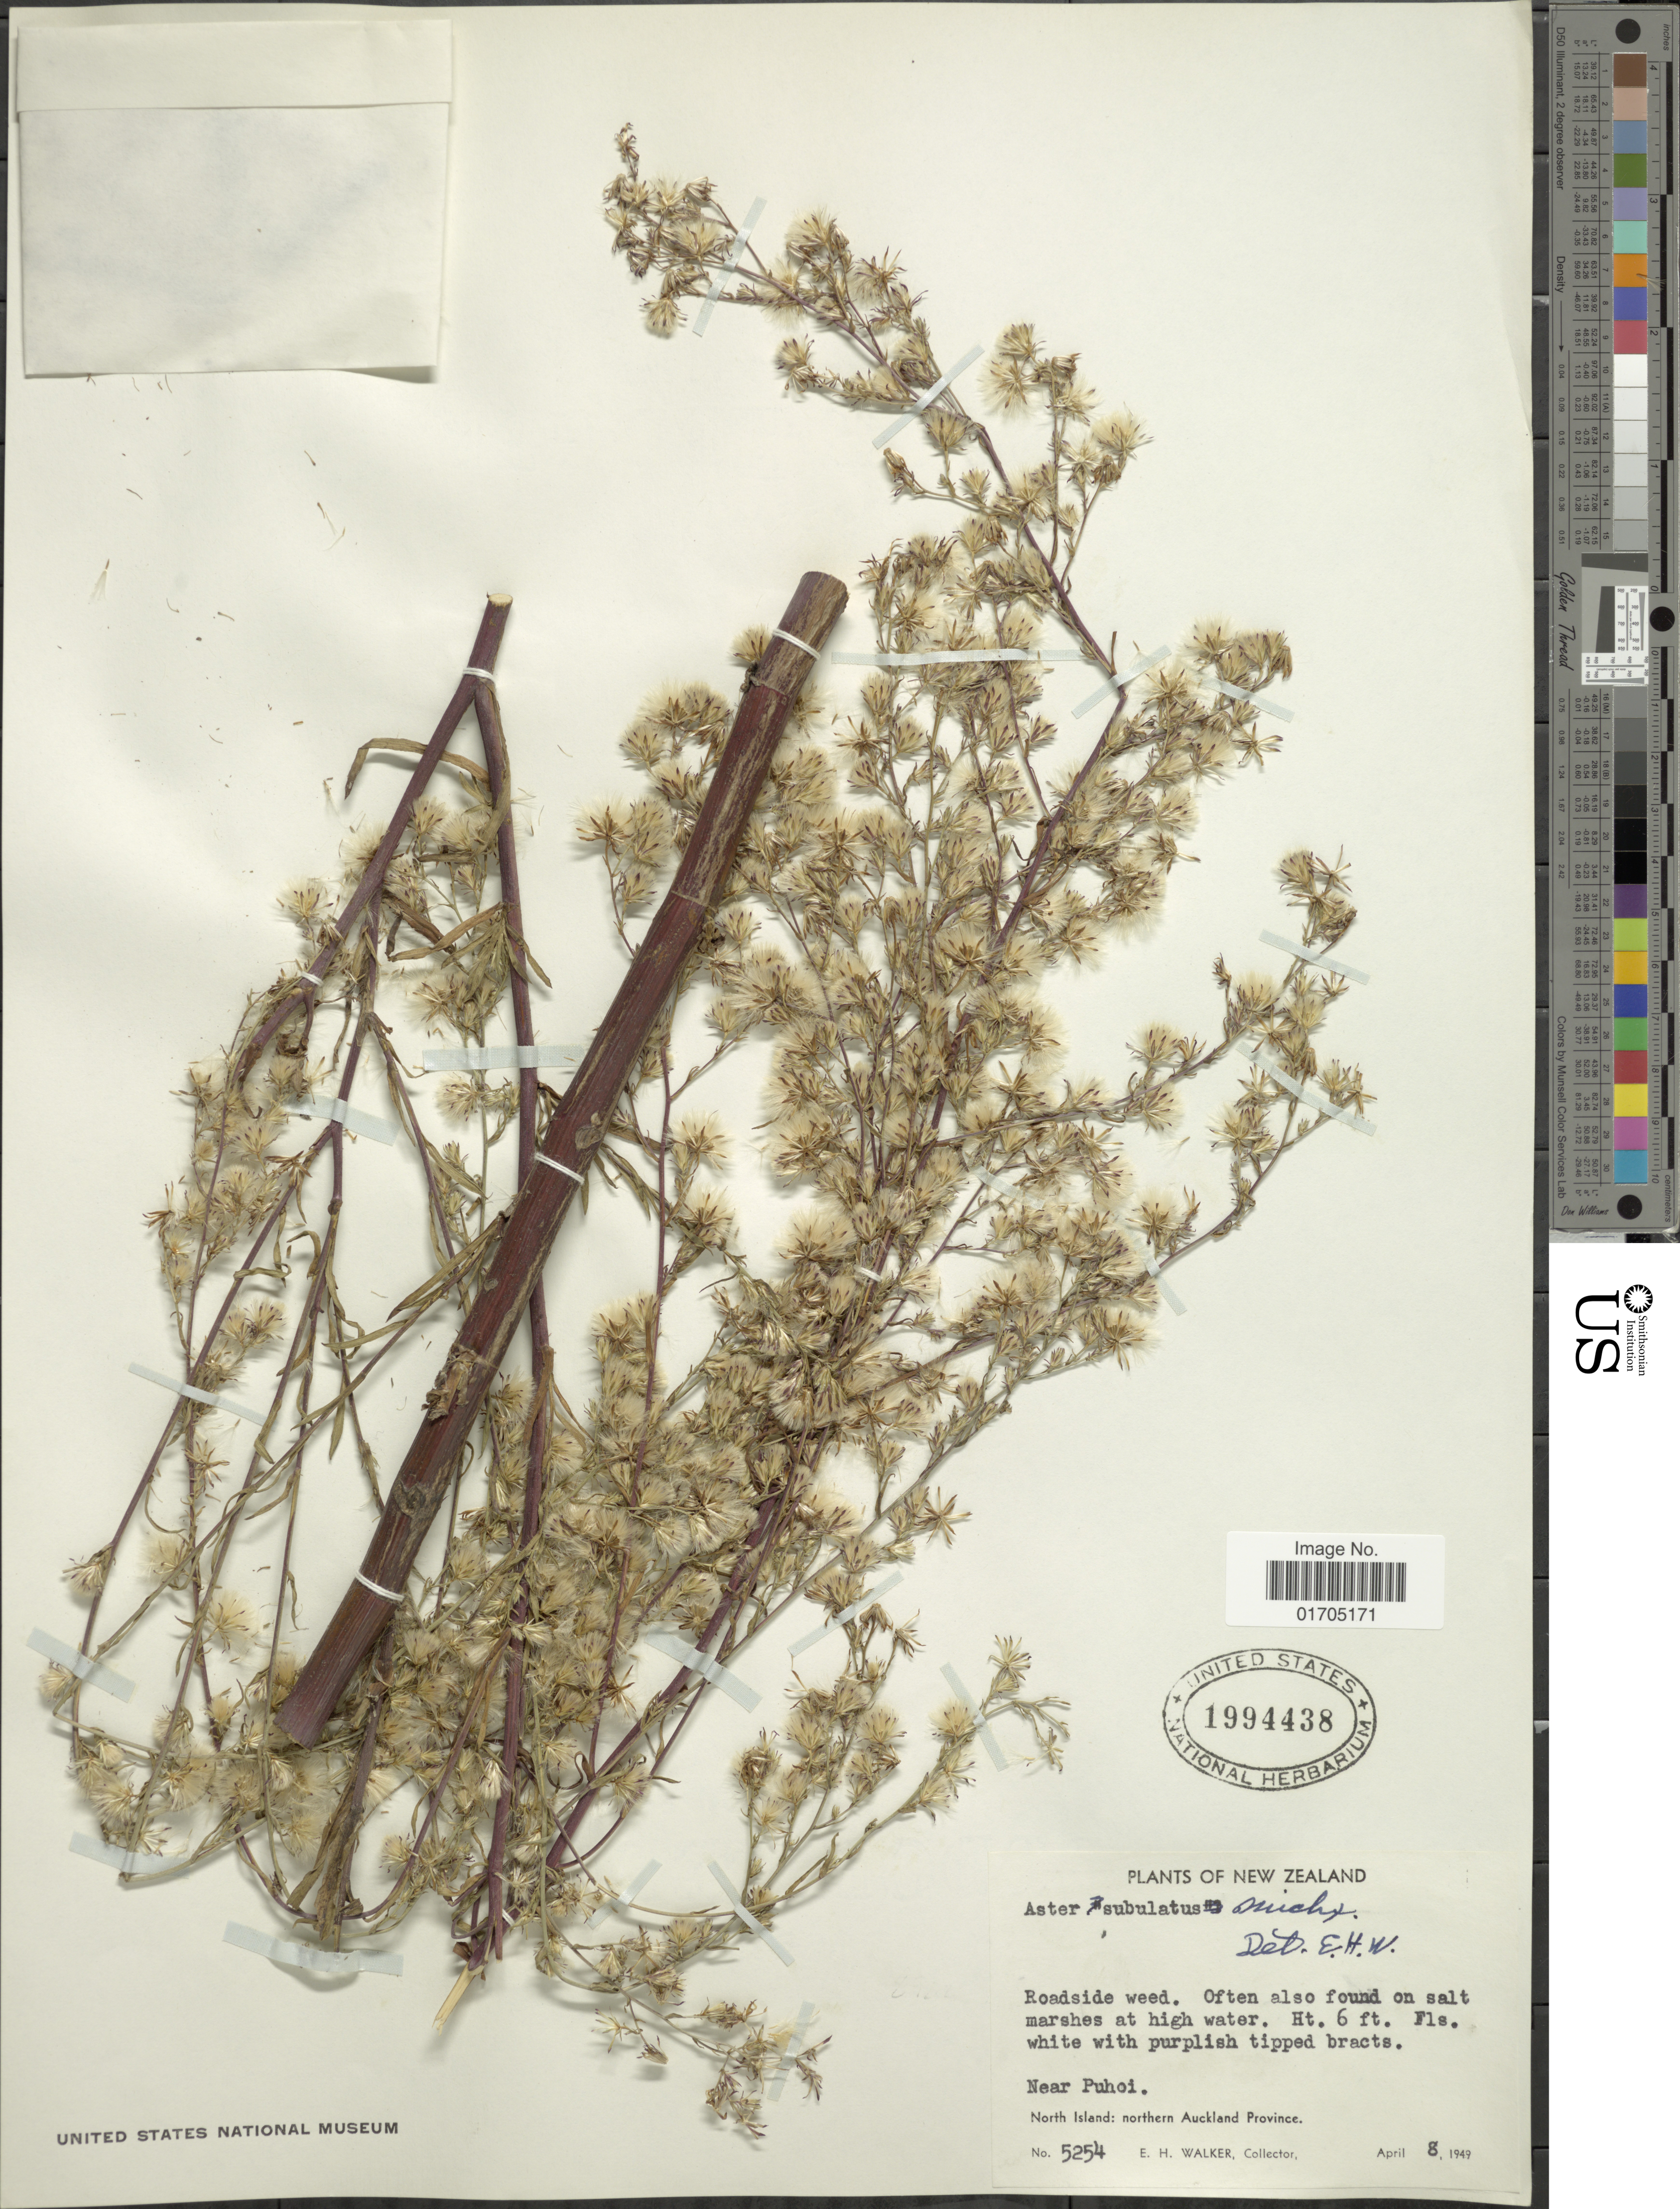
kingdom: Plantae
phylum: Tracheophyta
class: Magnoliopsida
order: Asterales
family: Asteraceae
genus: Symphyotrichum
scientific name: Symphyotrichum subulatum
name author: (Michx.) G.L. Nesom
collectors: E. H. Walker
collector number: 5254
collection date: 1949-04-08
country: New Zealand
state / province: Auckland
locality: Near Puhoi, North Island: northern Auckland Province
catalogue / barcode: US 1994438